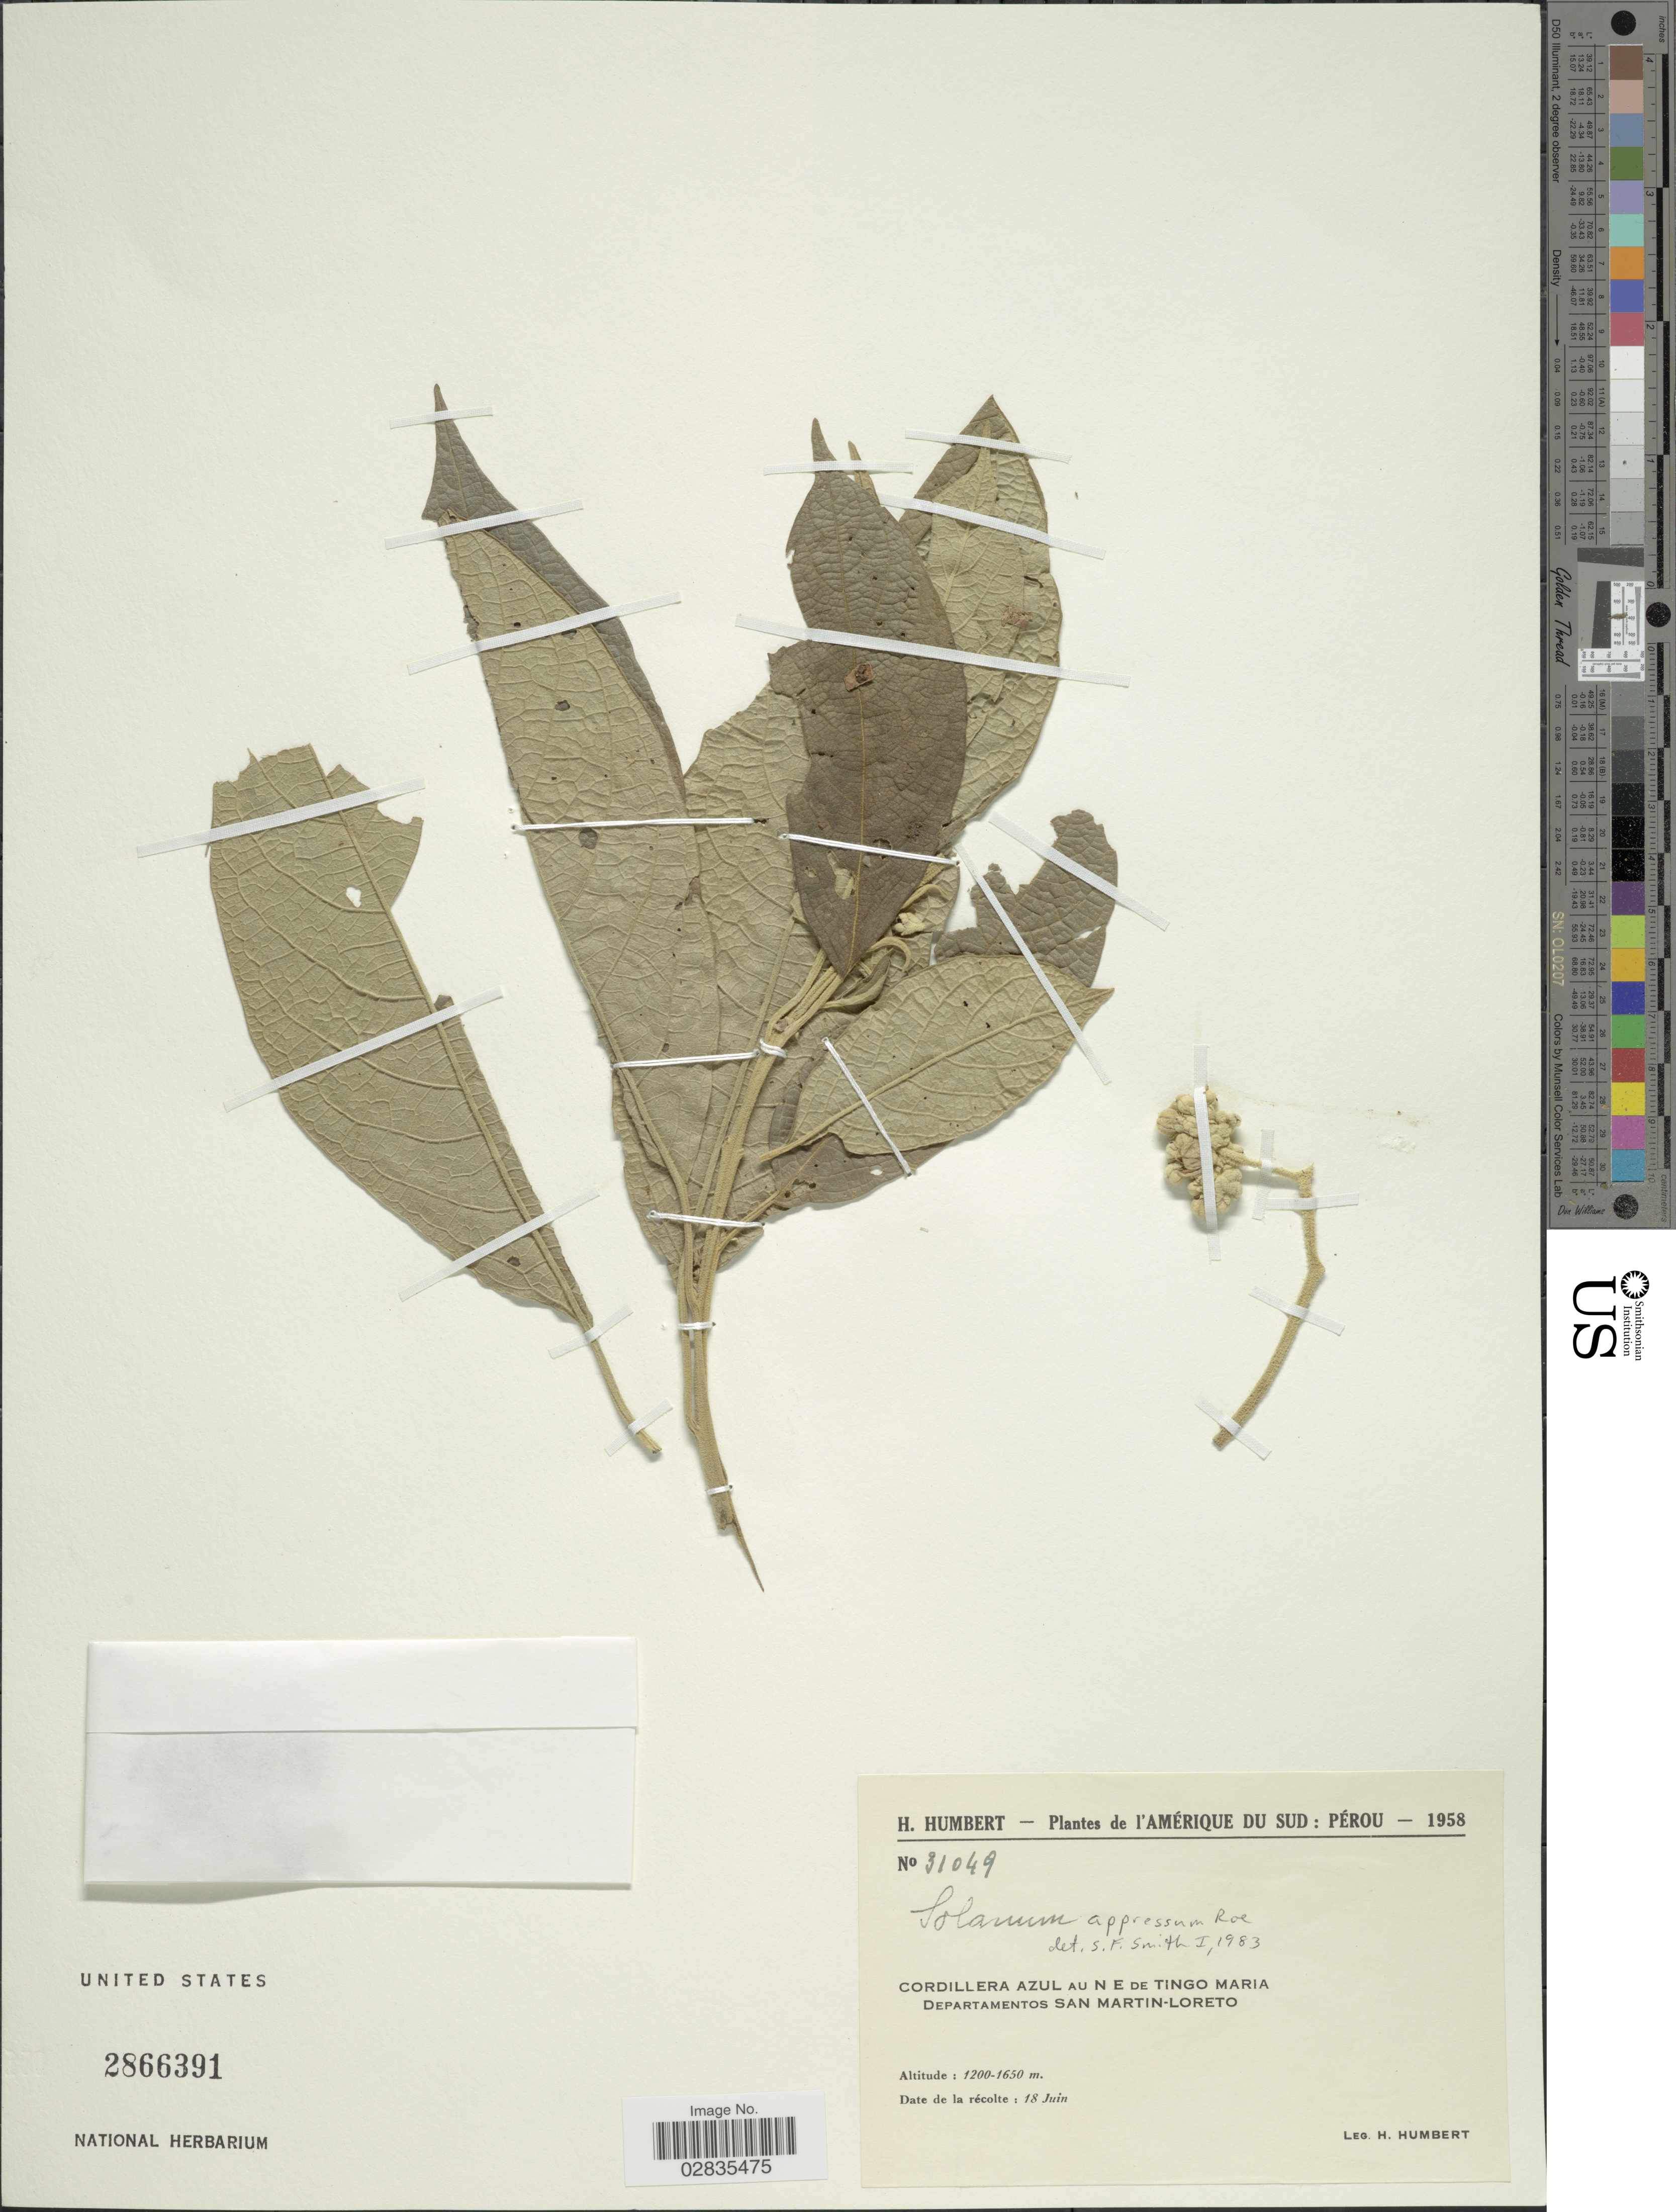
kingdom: Plantae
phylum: Tracheophyta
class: Magnoliopsida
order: Solanales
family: Solanaceae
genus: Solanum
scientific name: Solanum appressum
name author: K.E. Roe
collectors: H. Humbert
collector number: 31049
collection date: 1958-06-18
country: Peru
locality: Cordillera Azul au N E de Tingo Maria, Departamentos San Martin-Loreto.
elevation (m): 1200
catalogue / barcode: US 2866391